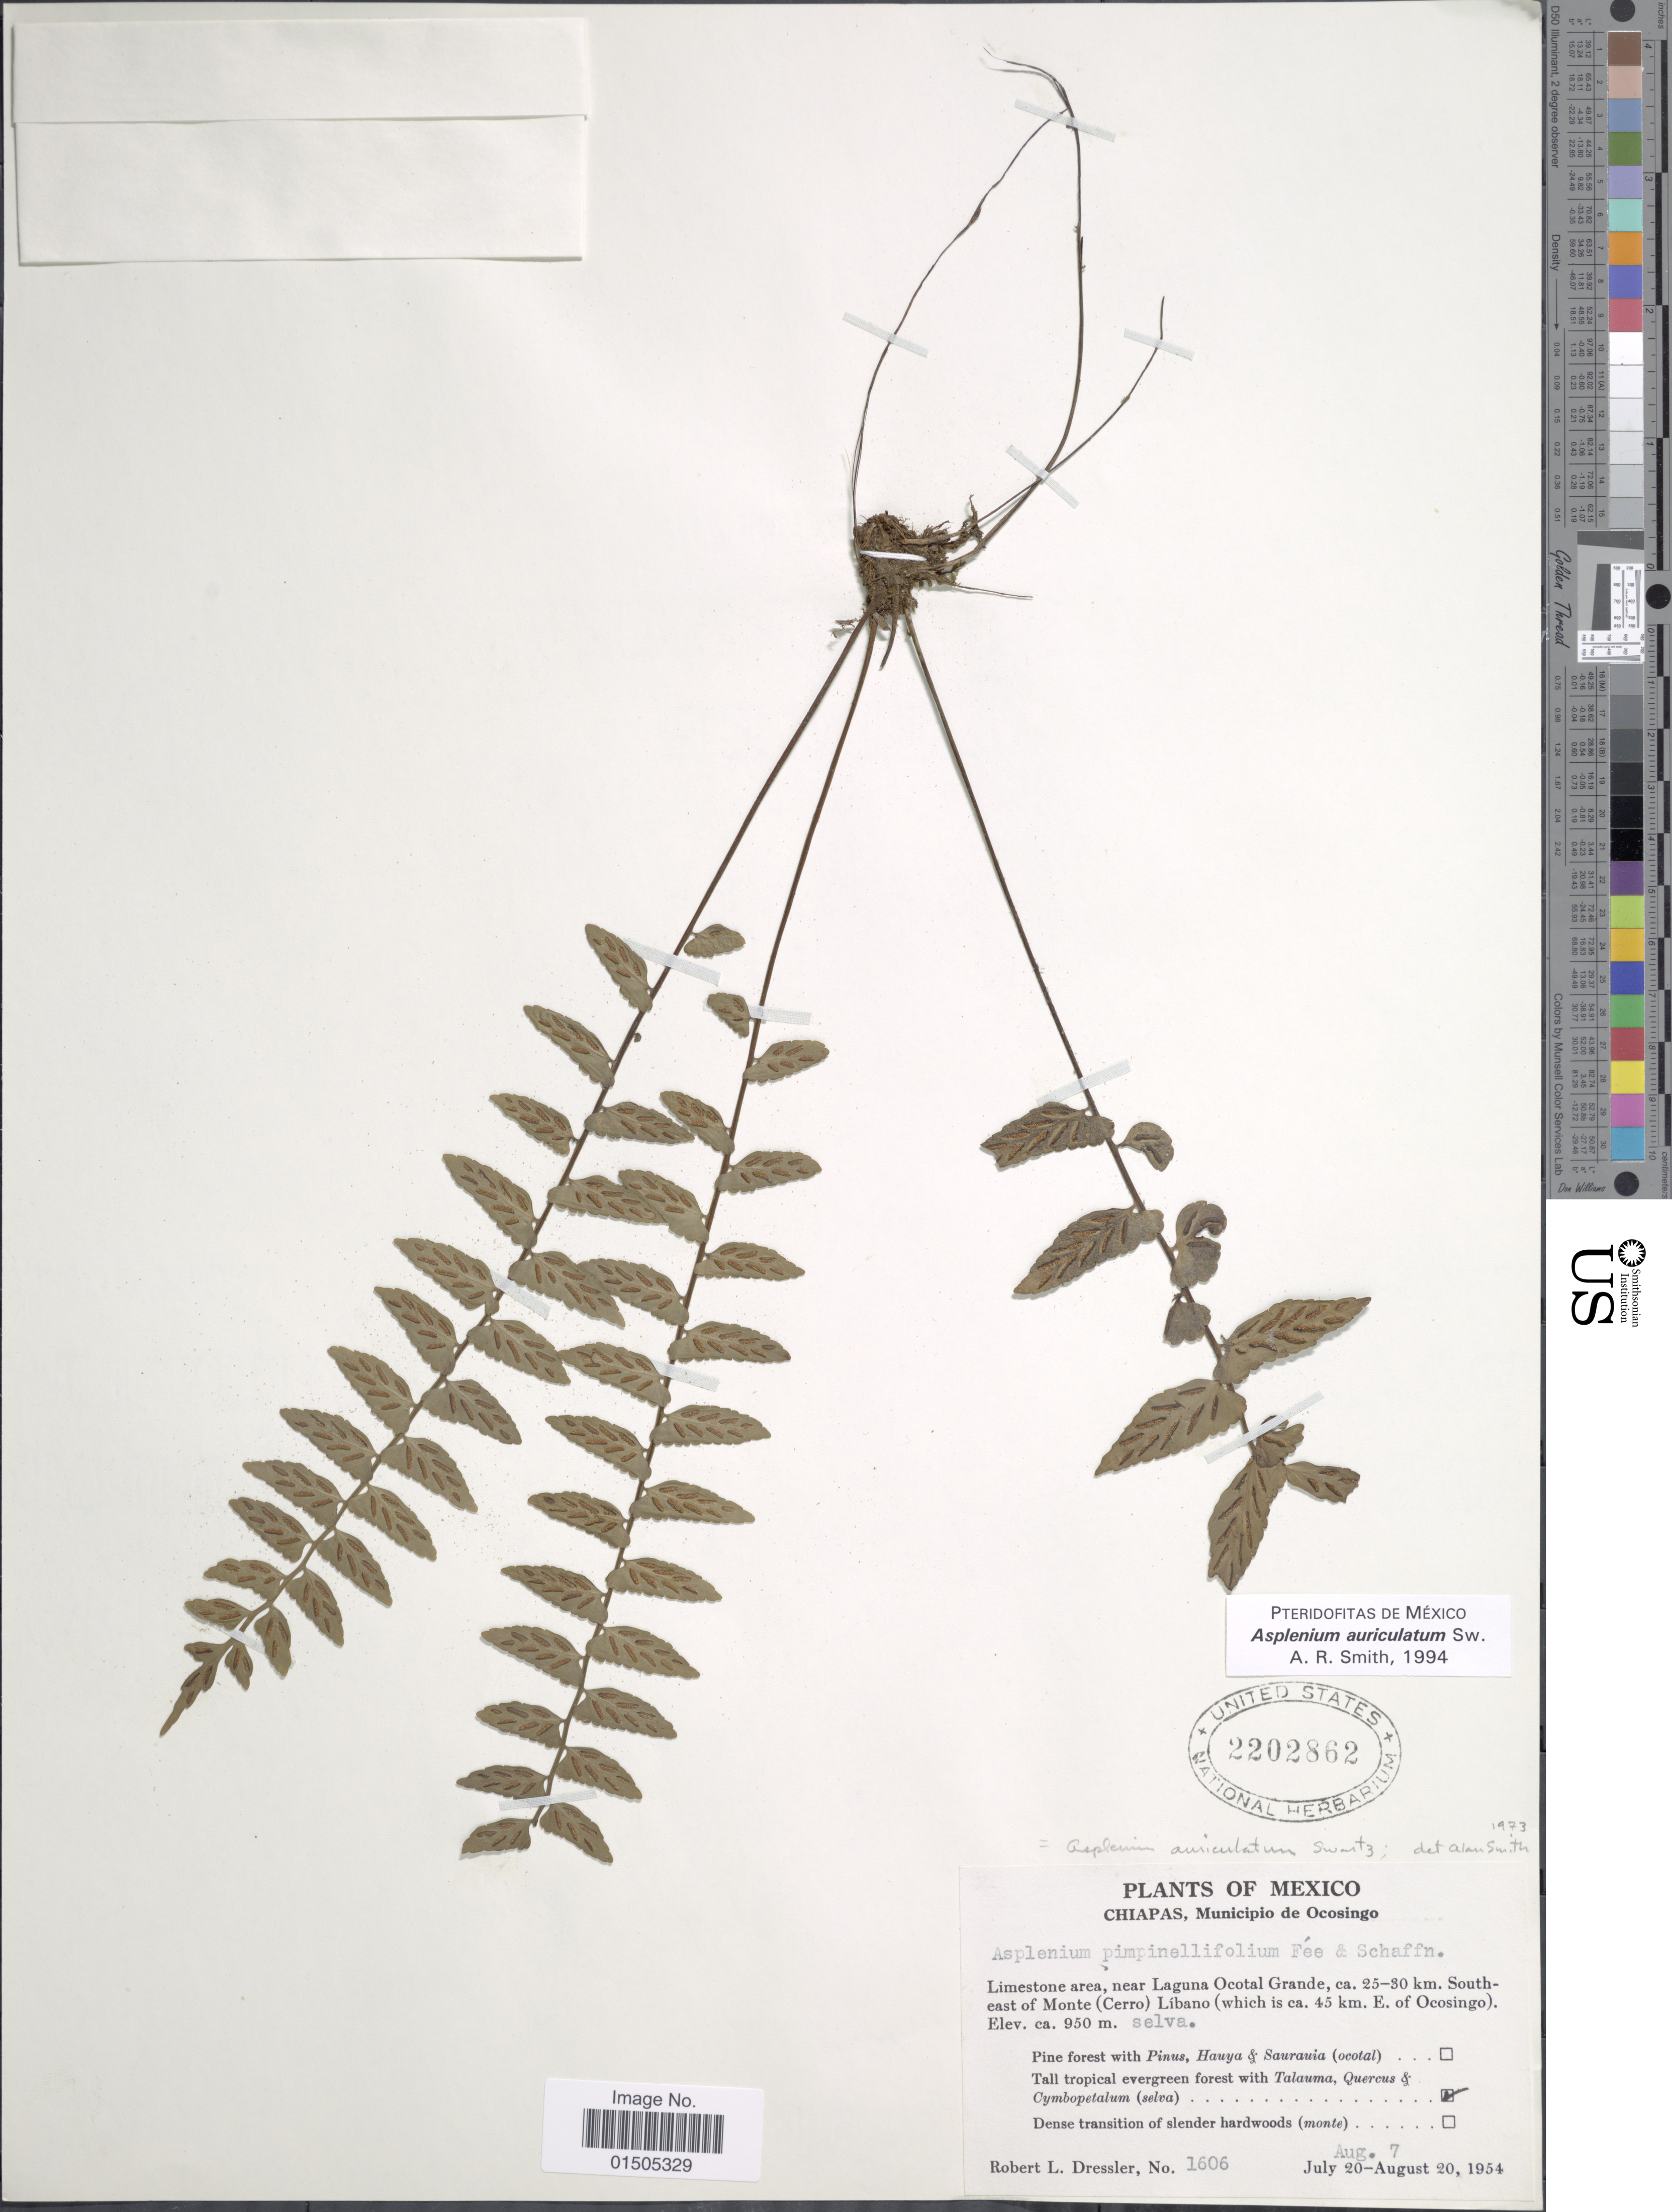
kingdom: Plantae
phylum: Tracheophyta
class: Polypodiopsida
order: Polypodiales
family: Aspleniaceae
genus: Asplenium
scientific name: Asplenium auriculatum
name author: Sw.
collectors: R. Dressler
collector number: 1606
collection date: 1954-08-07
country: Mexico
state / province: Chiapas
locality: Municipio de Ocosingo. Limestone area, near Laguna Ocotal Grande, ca. 25-30 km. Southeast of Monte (Cerro) Líbano (which is ca. 45 km. E. of Ocosingo).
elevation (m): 950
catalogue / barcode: US 2202862